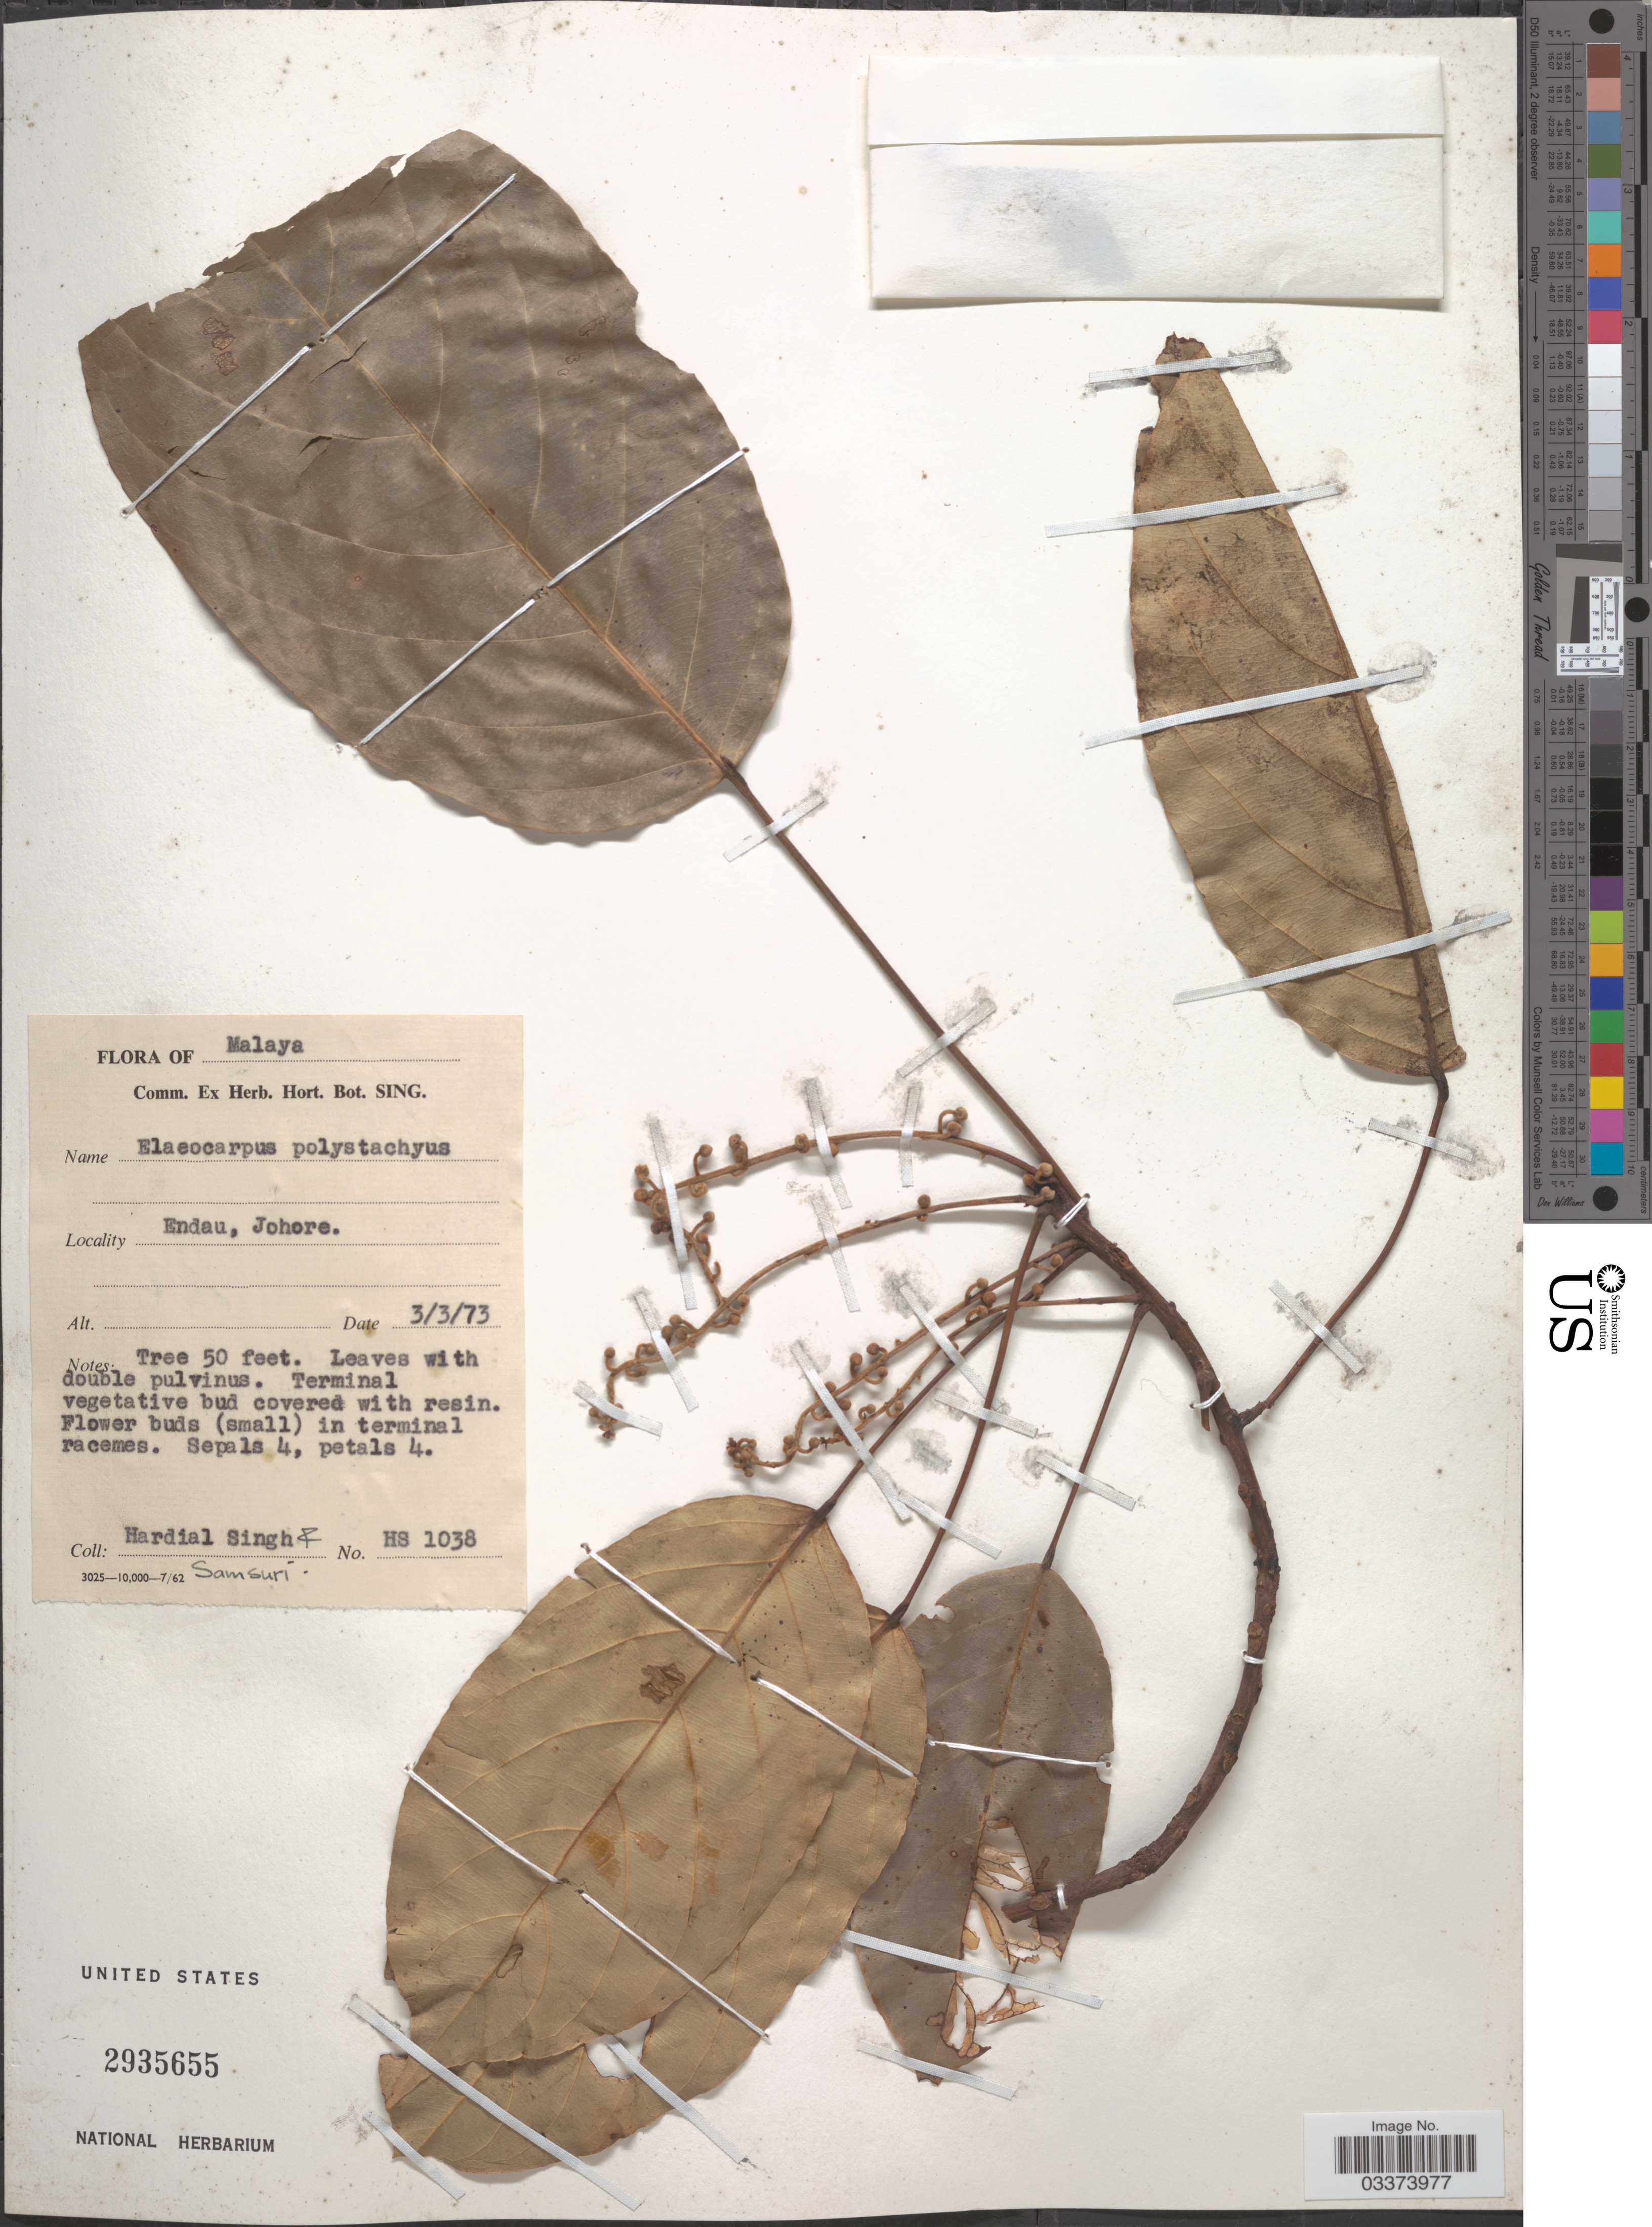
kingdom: Plantae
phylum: Tracheophyta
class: Magnoliopsida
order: Oxalidales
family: Elaeocarpaceae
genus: Elaeocarpus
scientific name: Elaeocarpus polystachyus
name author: Wall. ex K. Müller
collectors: H. Singh & -. Samsuri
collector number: HS 1038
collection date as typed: Transcribed d/m/y: 3/3/73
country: Malaysia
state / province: Johor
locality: Malaya. Endau, Johore.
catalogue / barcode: US 2935655